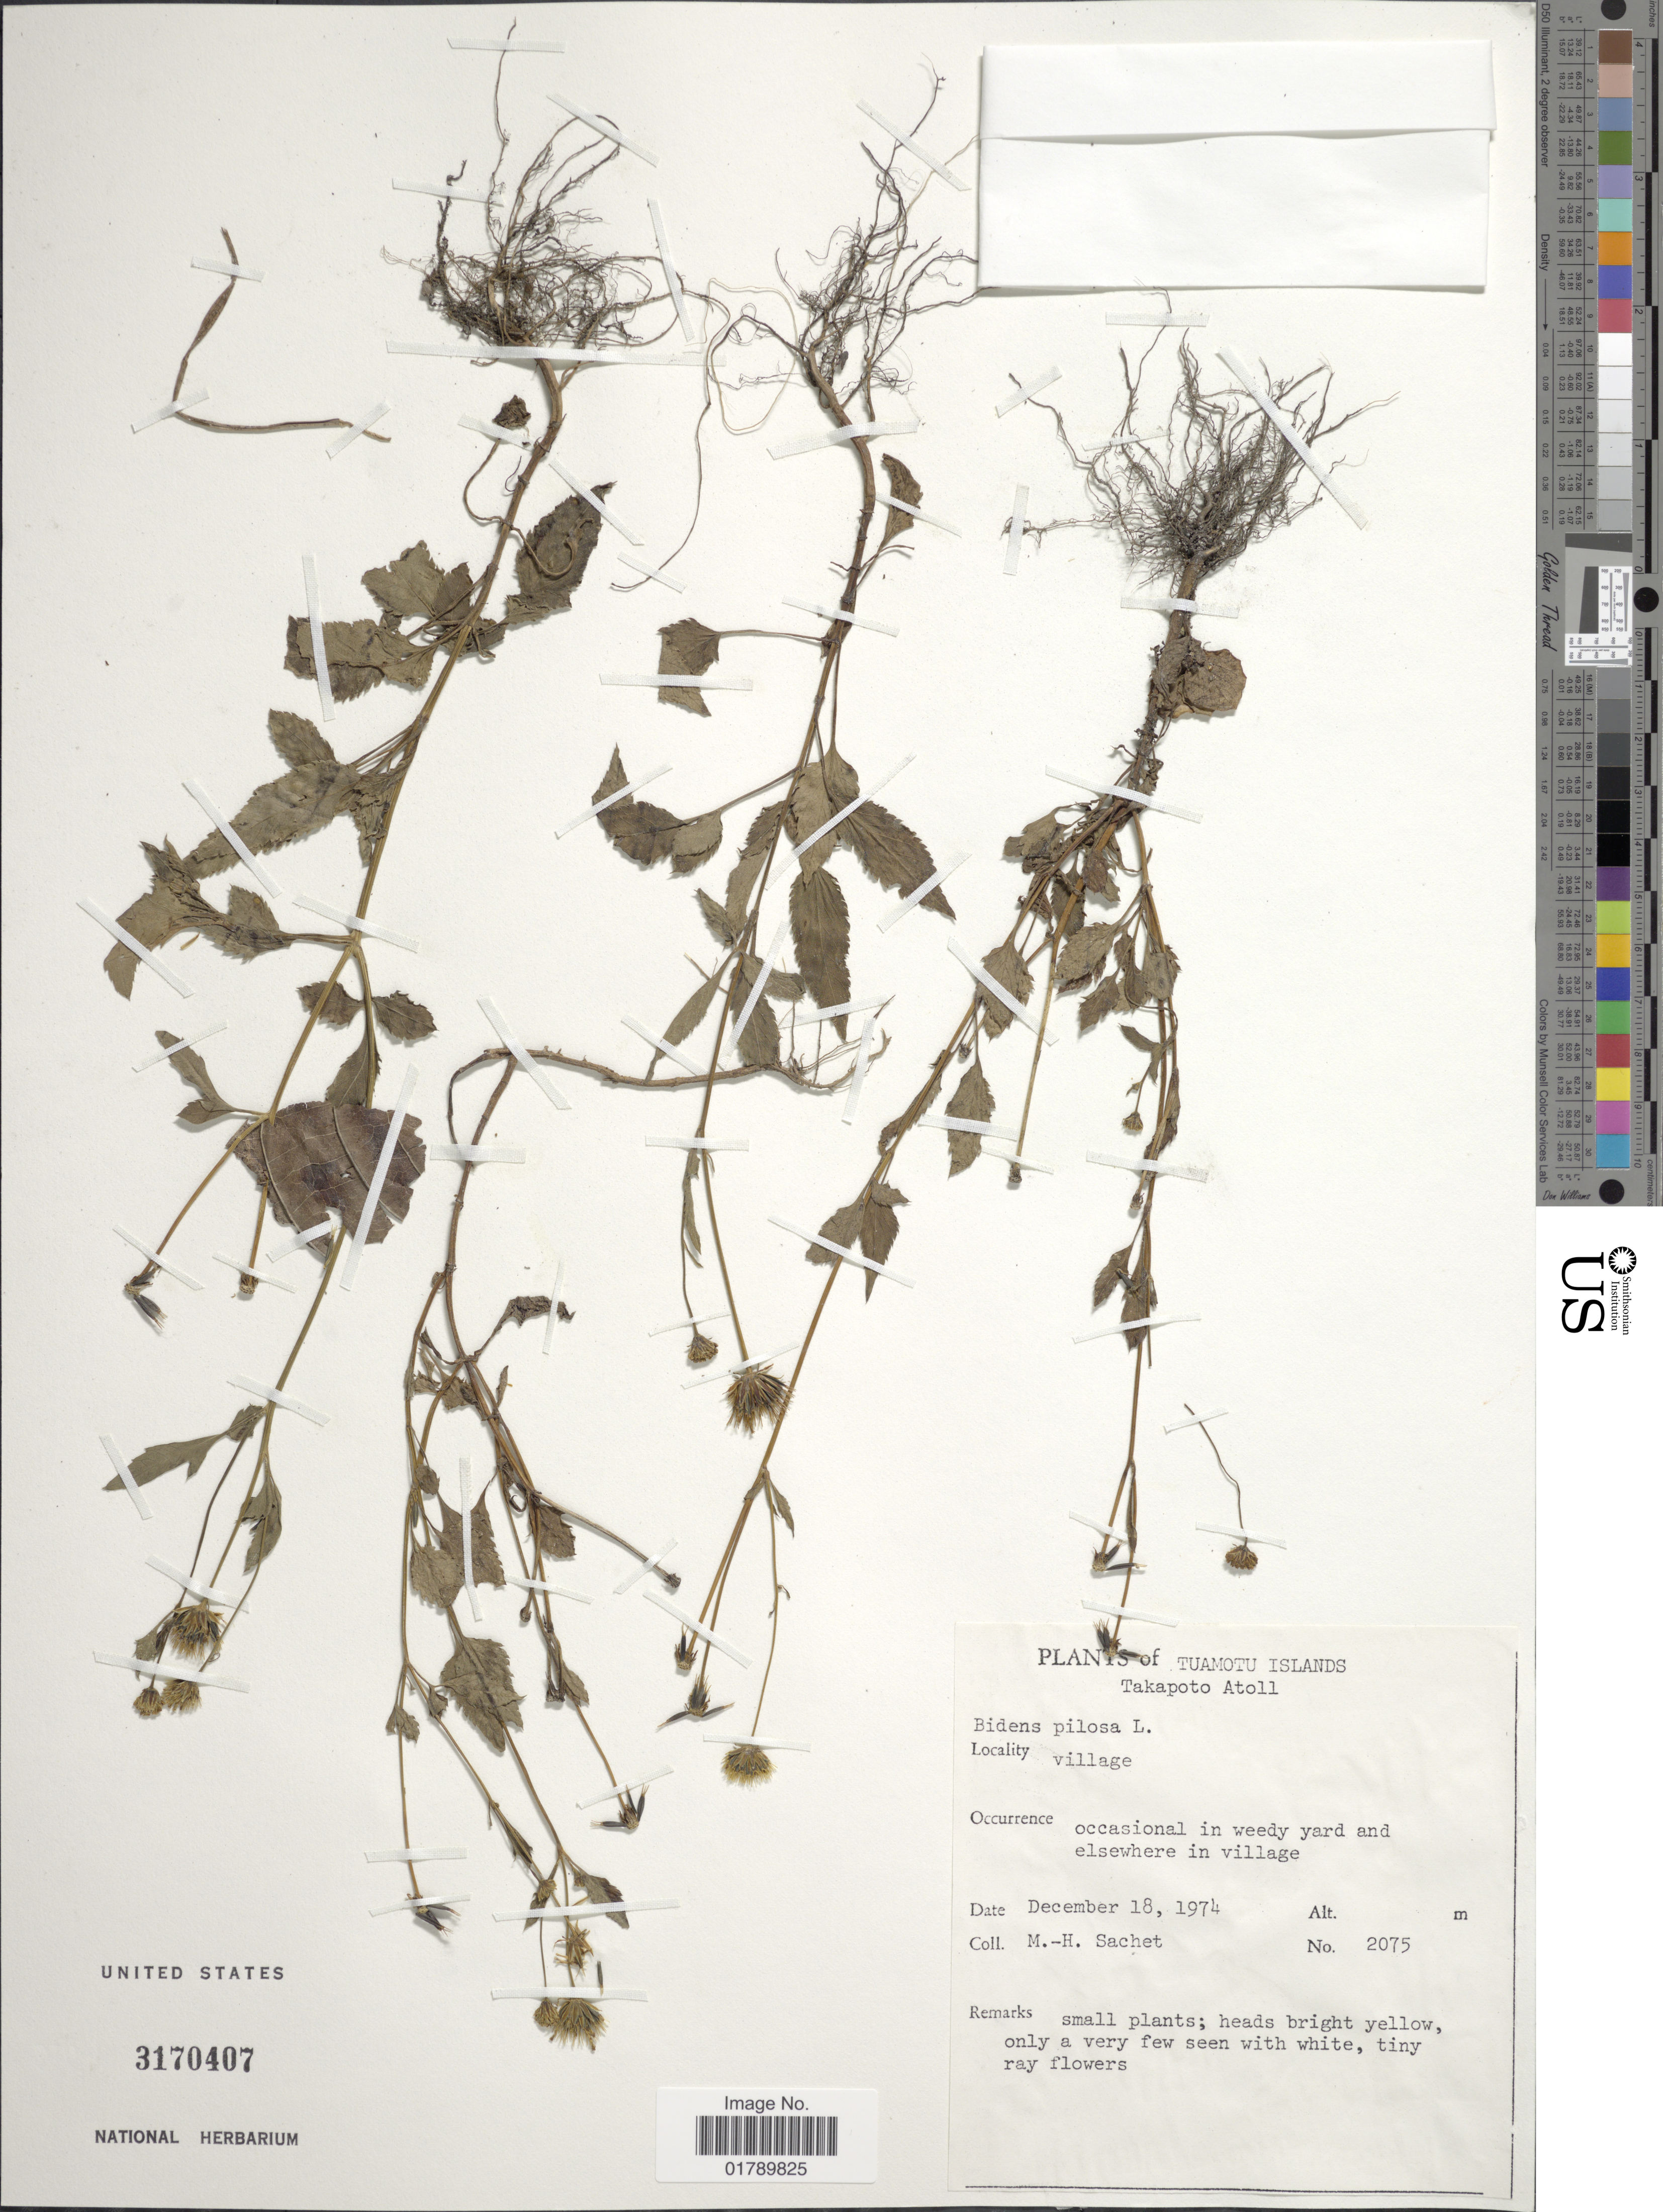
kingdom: Plantae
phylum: Tracheophyta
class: Magnoliopsida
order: Asterales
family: Asteraceae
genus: Bidens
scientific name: Bidens pilosa var. pilosa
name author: L.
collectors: M.-H. Sachet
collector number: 2075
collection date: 1974-12-18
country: French Polynesia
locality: Takapoto Atoll. village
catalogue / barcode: US 3170407